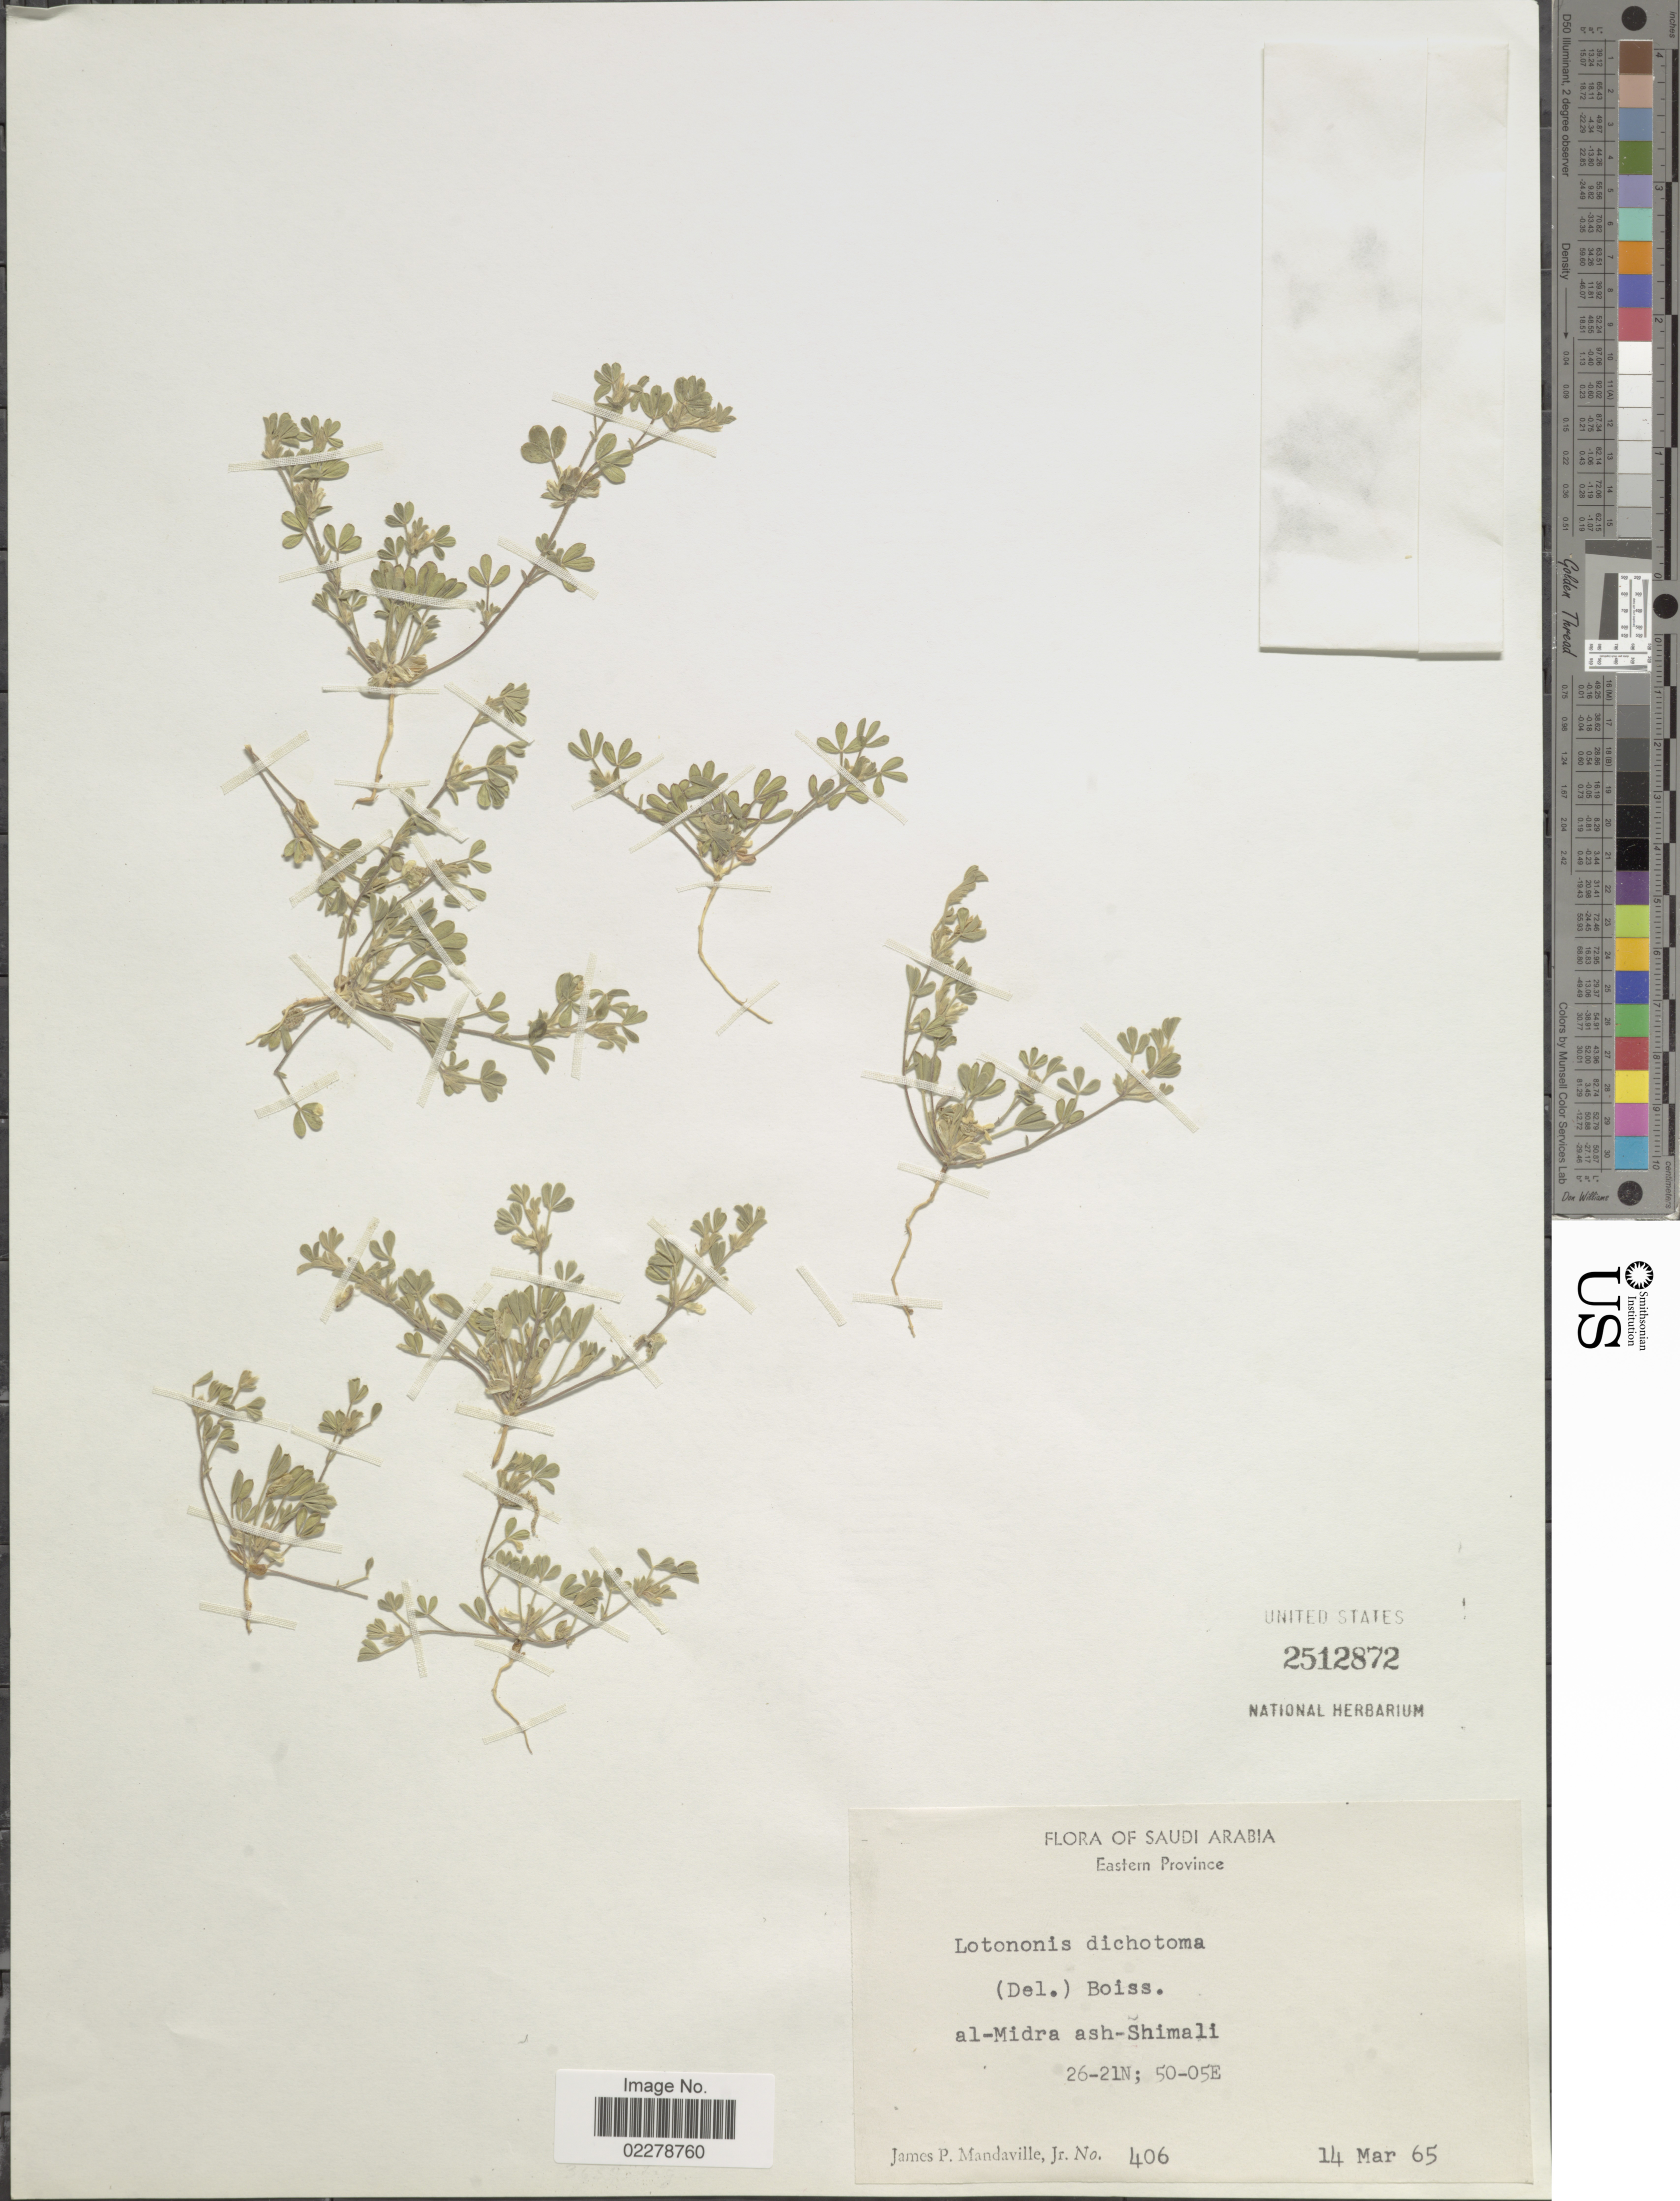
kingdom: Plantae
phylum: Tracheophyta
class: Magnoliopsida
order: Fabales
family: Fabaceae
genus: Lotononis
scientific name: Lotononis dichotoma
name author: Boiss.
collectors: J. Mandaville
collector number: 406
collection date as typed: Transcribed d/m/y: 14/3/65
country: Saudi Arabia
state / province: Ash Sharqiyah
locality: Eastern Province. al-Midra ash Shimali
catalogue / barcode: US 2512872